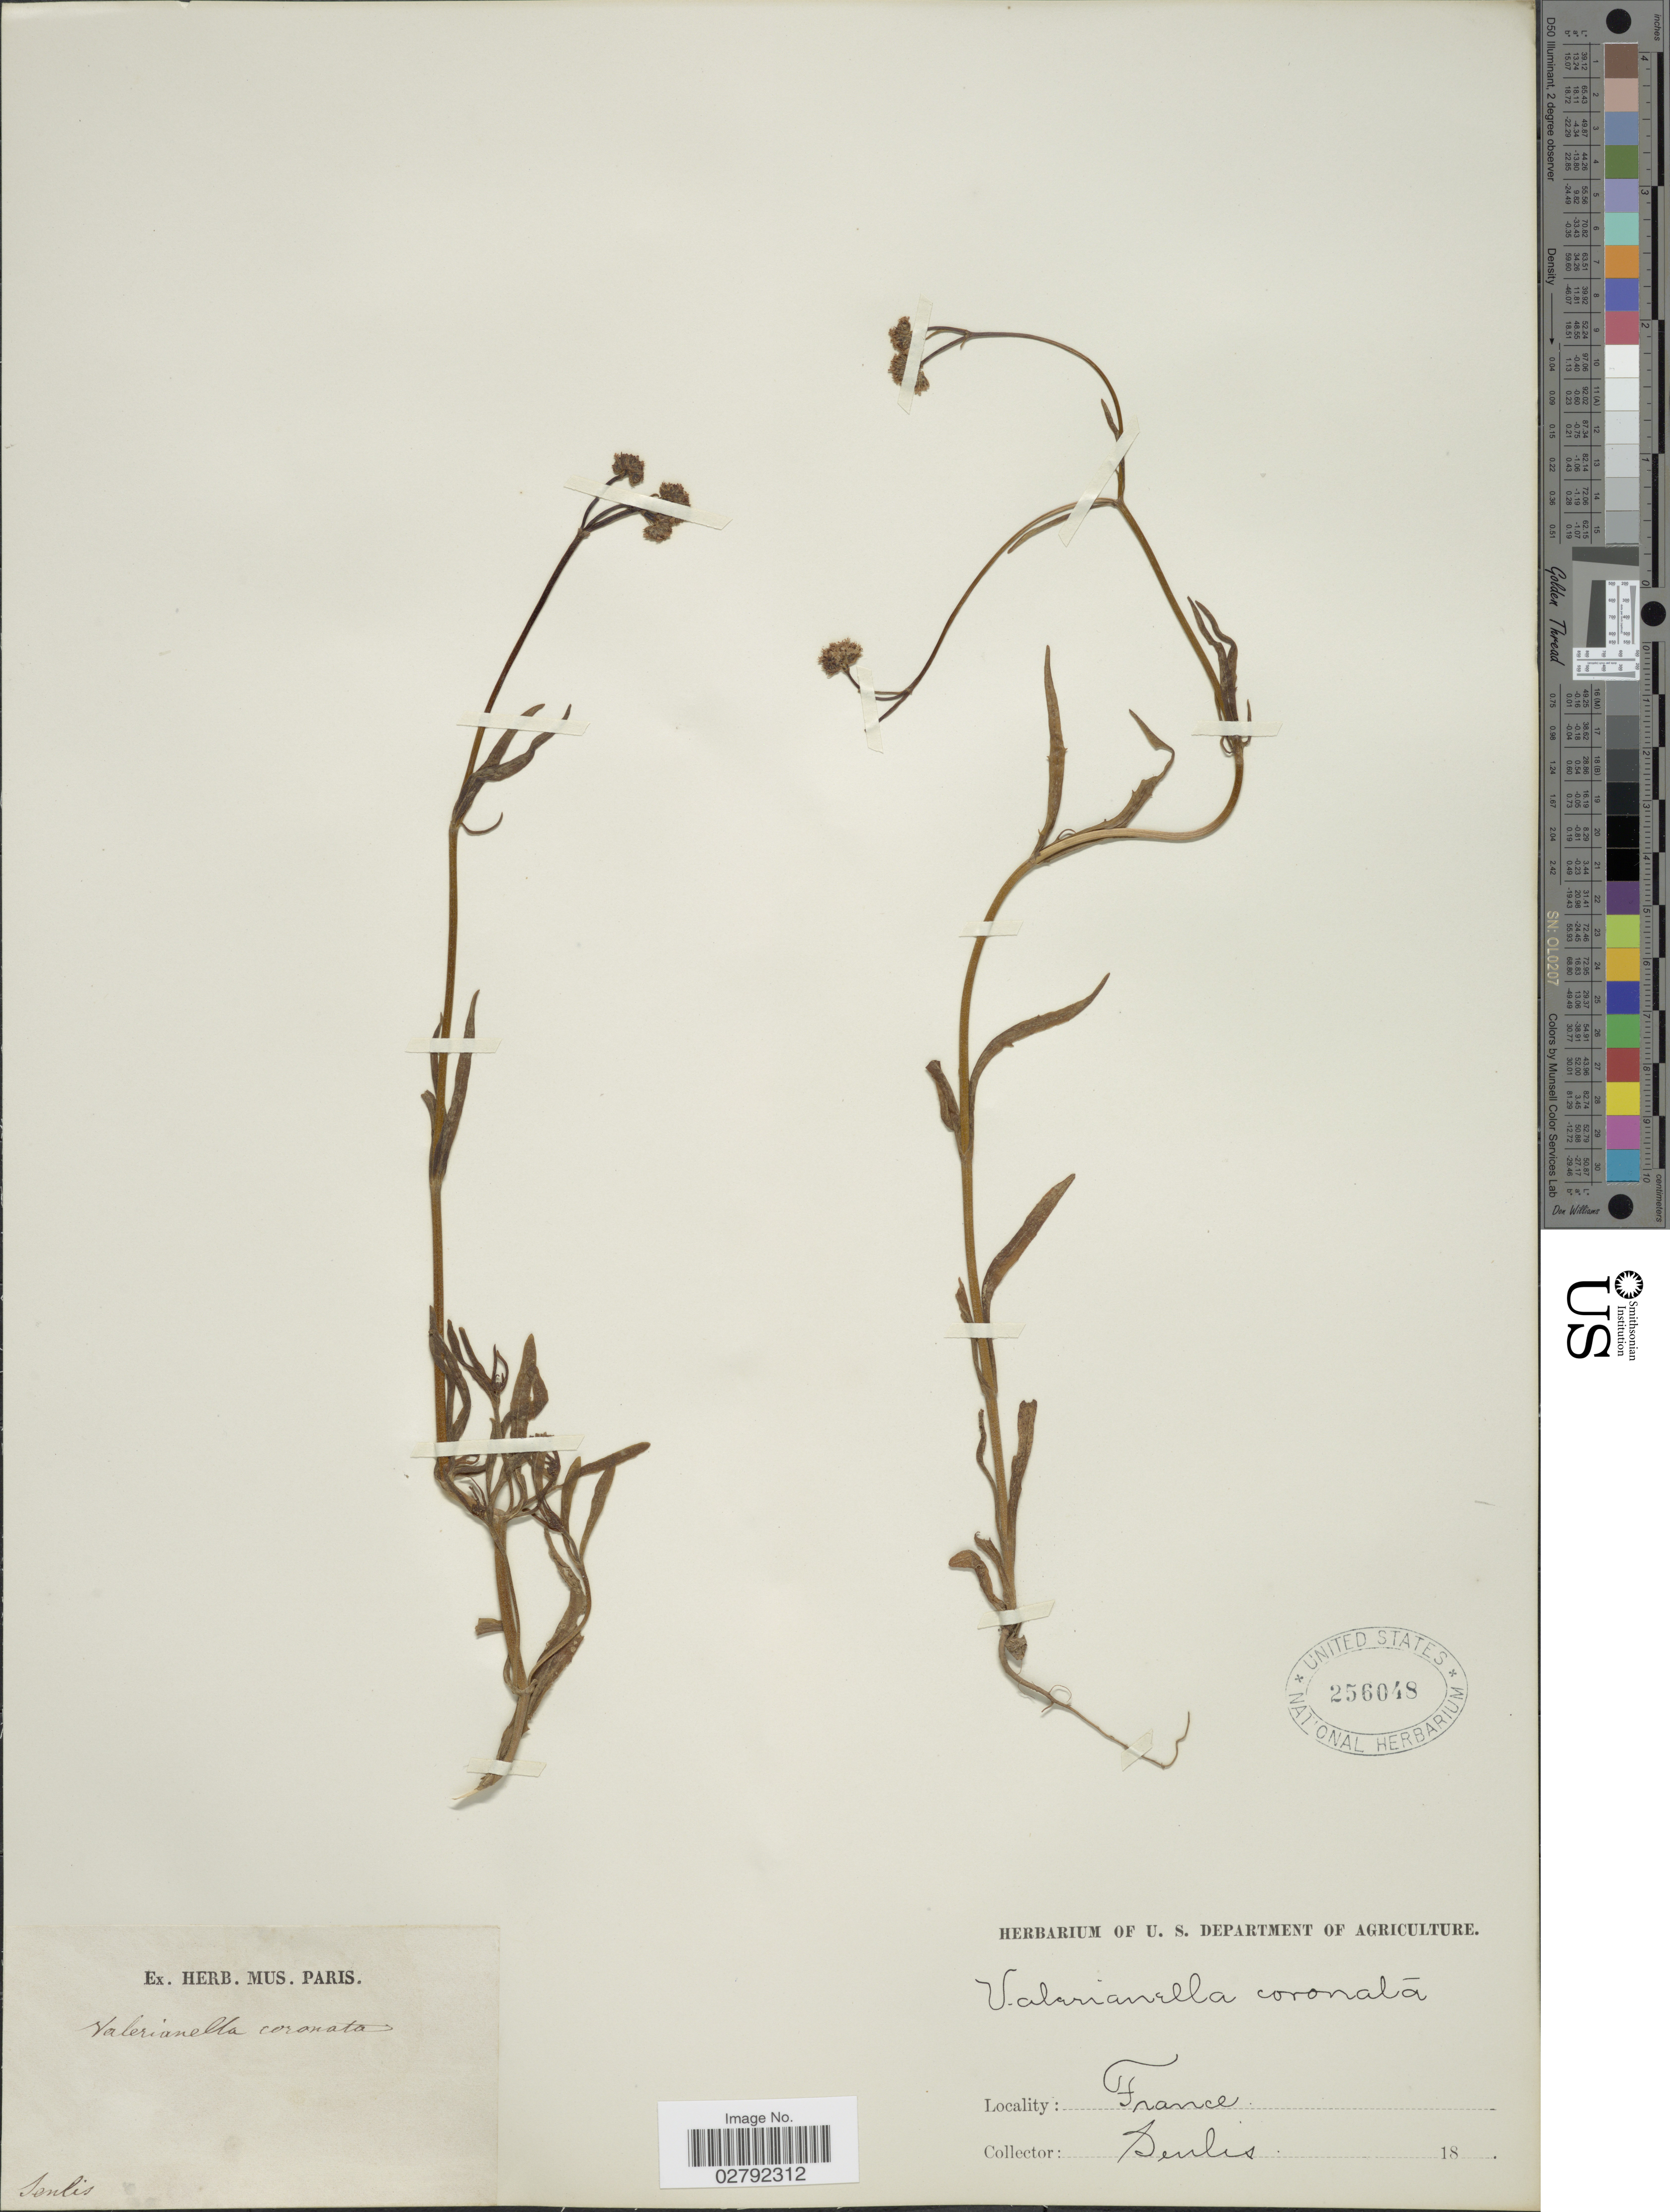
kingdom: Plantae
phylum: Tracheophyta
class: Magnoliopsida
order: Dipsacales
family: Caprifoliaceae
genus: Valerianella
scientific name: Valerianella coronata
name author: (L.) DC.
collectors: Senlis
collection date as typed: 18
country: France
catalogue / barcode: US 256048